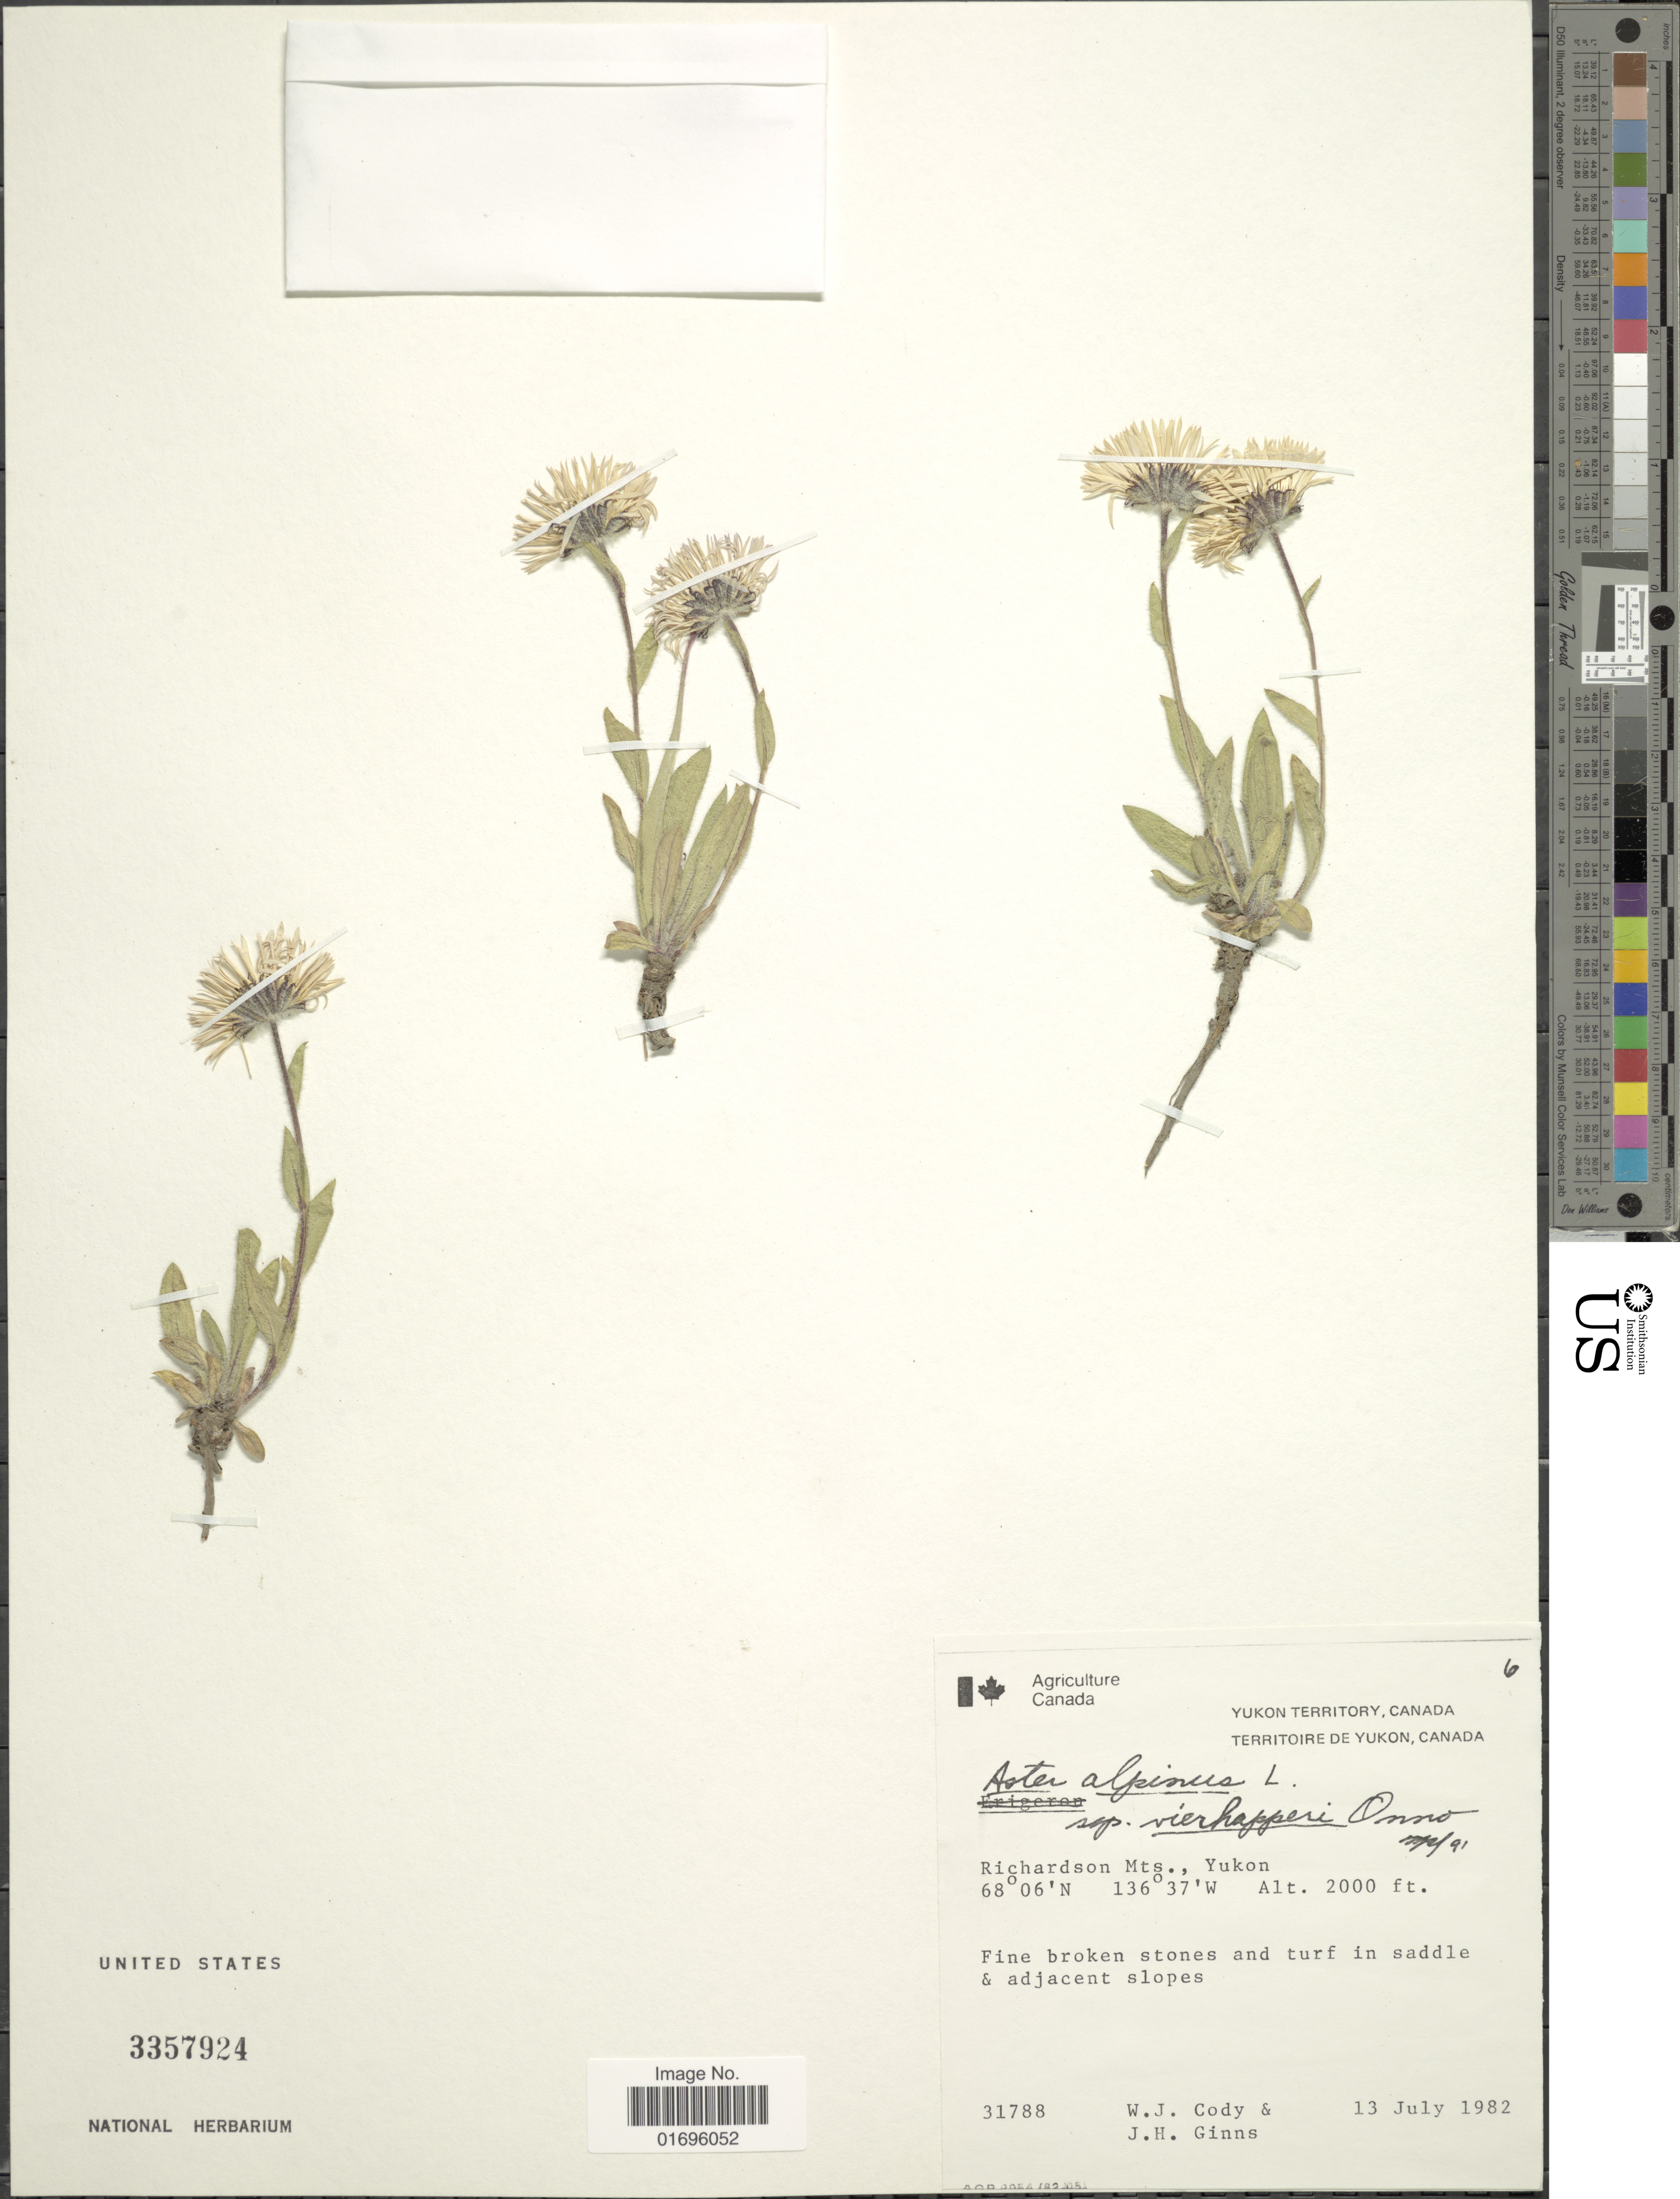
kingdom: Plantae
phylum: Tracheophyta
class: Magnoliopsida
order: Asterales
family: Asteraceae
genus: Aster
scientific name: Aster alpinus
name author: L.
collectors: W. Cody & J. Ginns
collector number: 31788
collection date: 1982-07-13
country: Canada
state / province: Yukon Territory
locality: Richardson Mts., Yukon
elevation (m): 610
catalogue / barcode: US 3357924